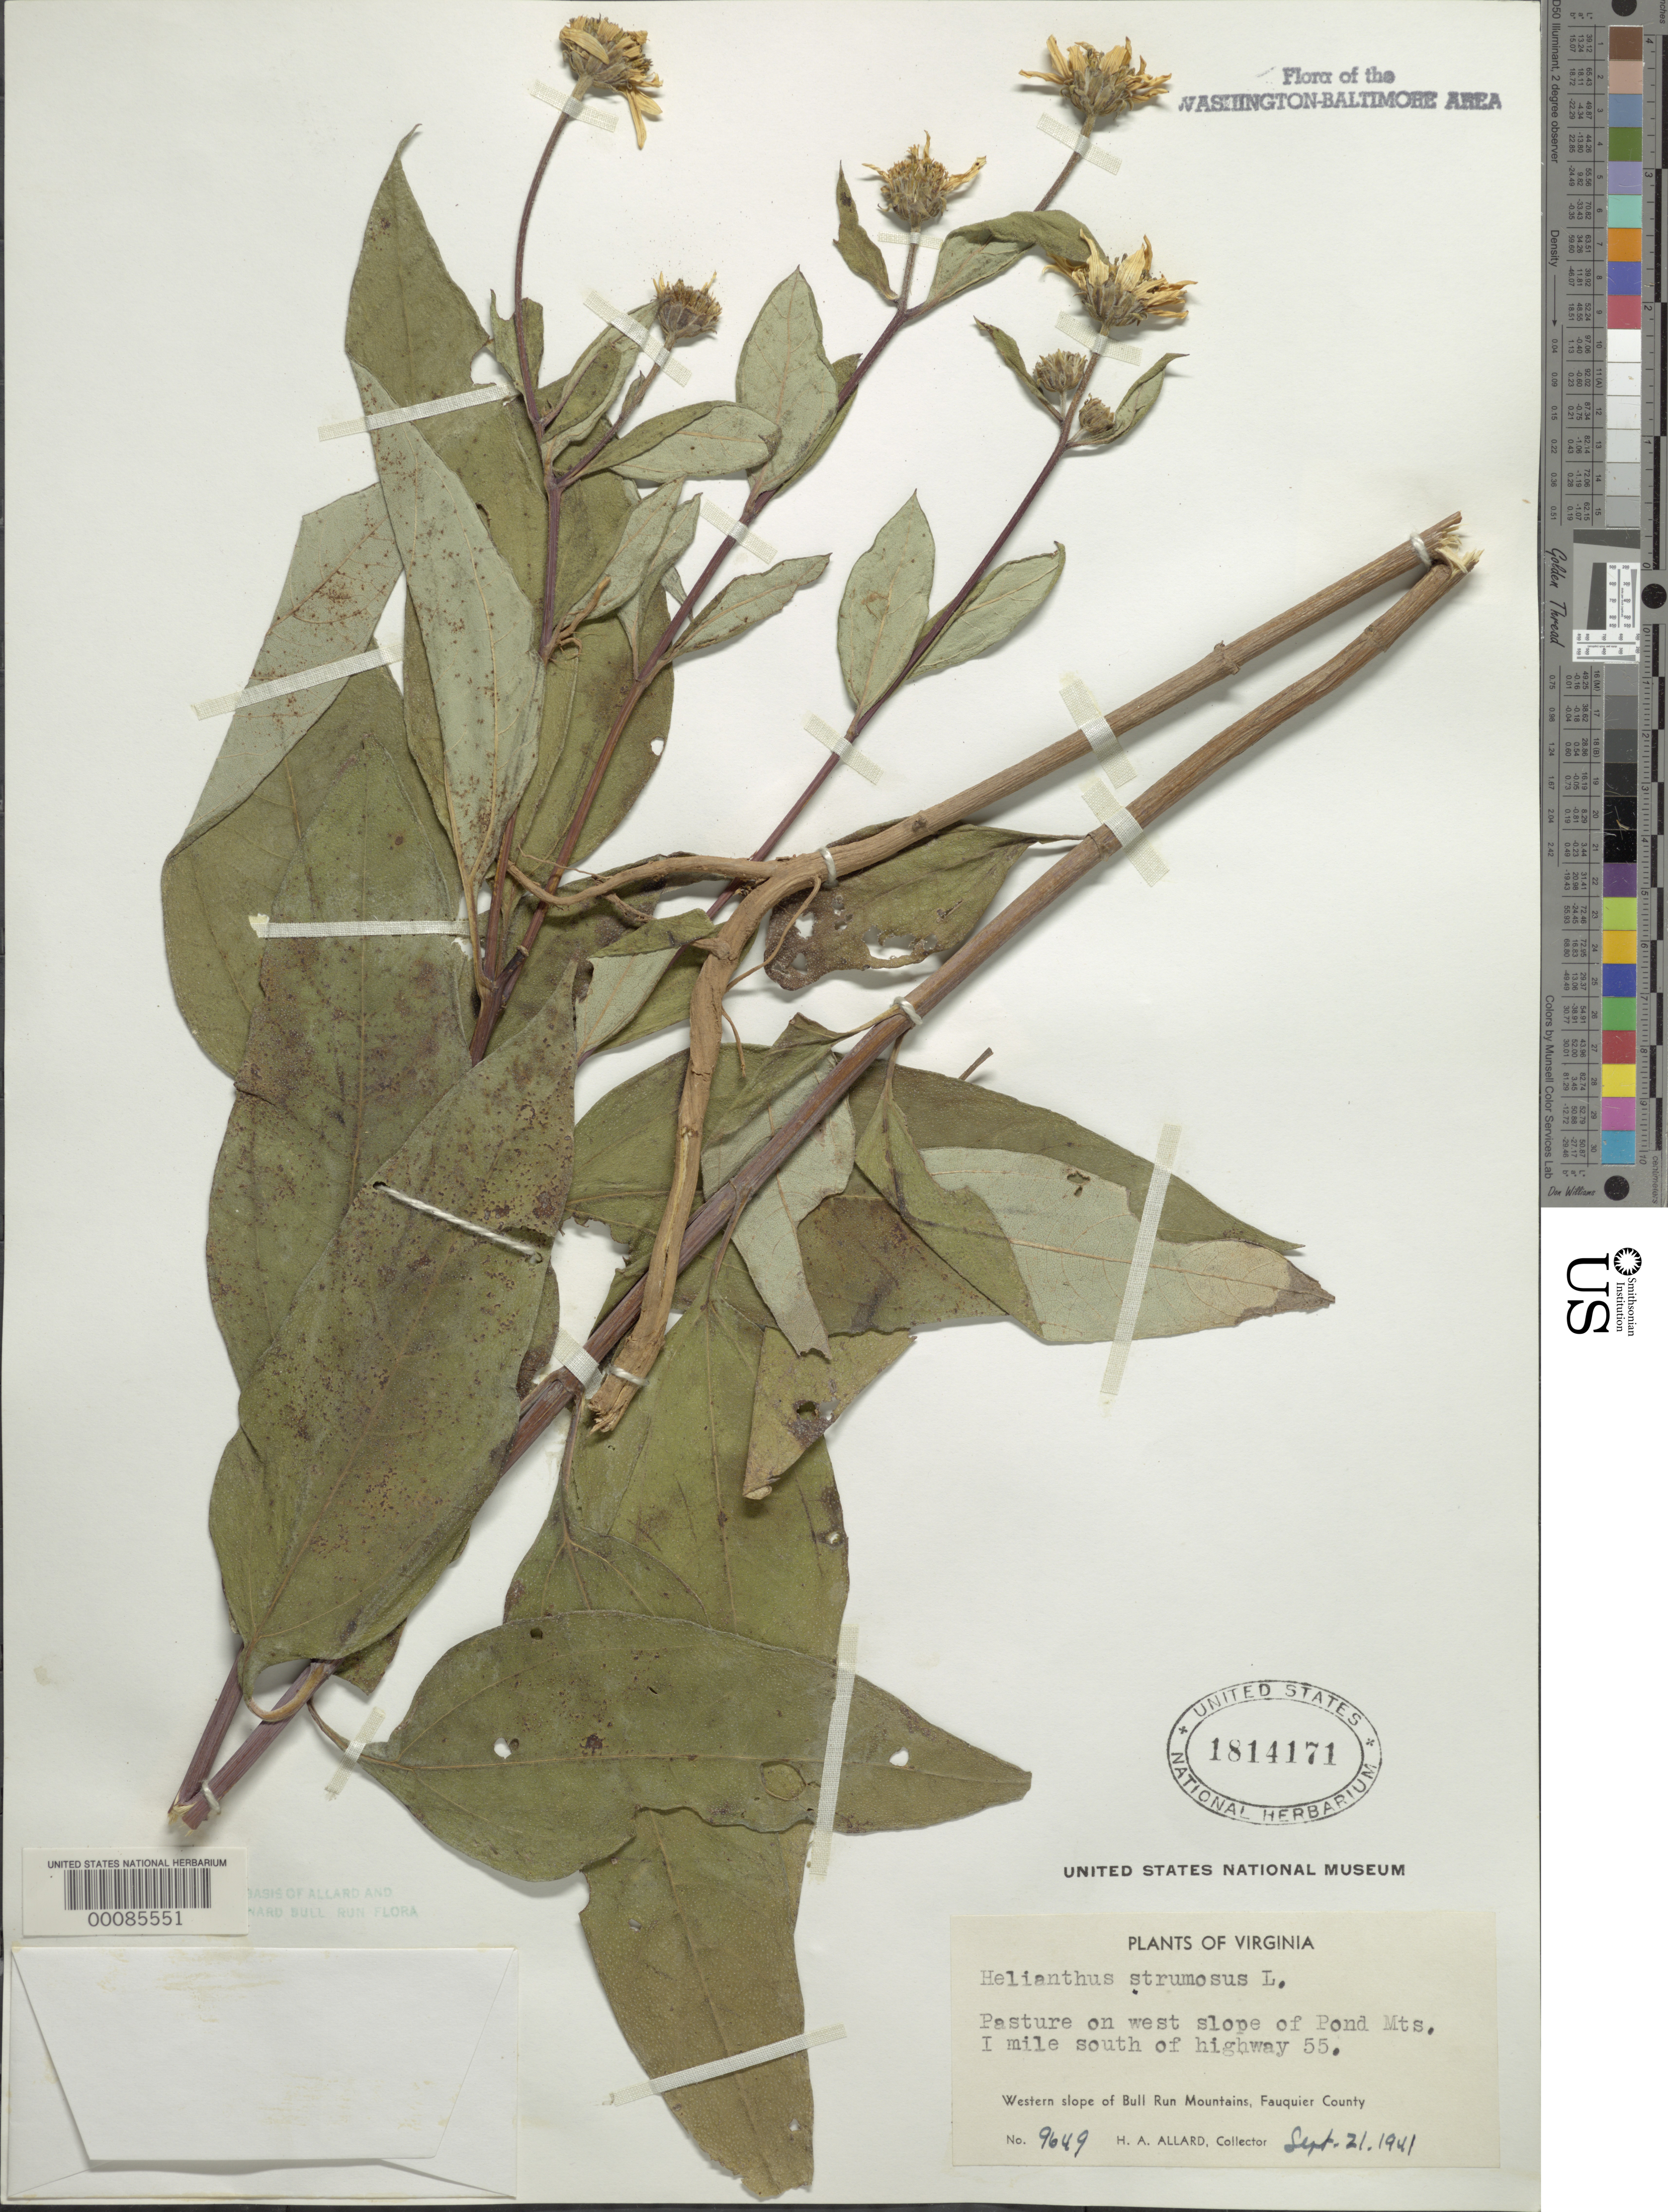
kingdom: Plantae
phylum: Tracheophyta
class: Magnoliopsida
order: Asterales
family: Asteraceae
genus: Helianthus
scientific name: Helianthus strumosus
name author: L.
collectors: H. A. Allard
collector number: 9649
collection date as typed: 21 Sep 1941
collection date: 1941-09-21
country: United States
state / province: Virginia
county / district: Fauquier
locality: South of Highway 55 Pond Mountain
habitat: Pasture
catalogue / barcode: US 1814171